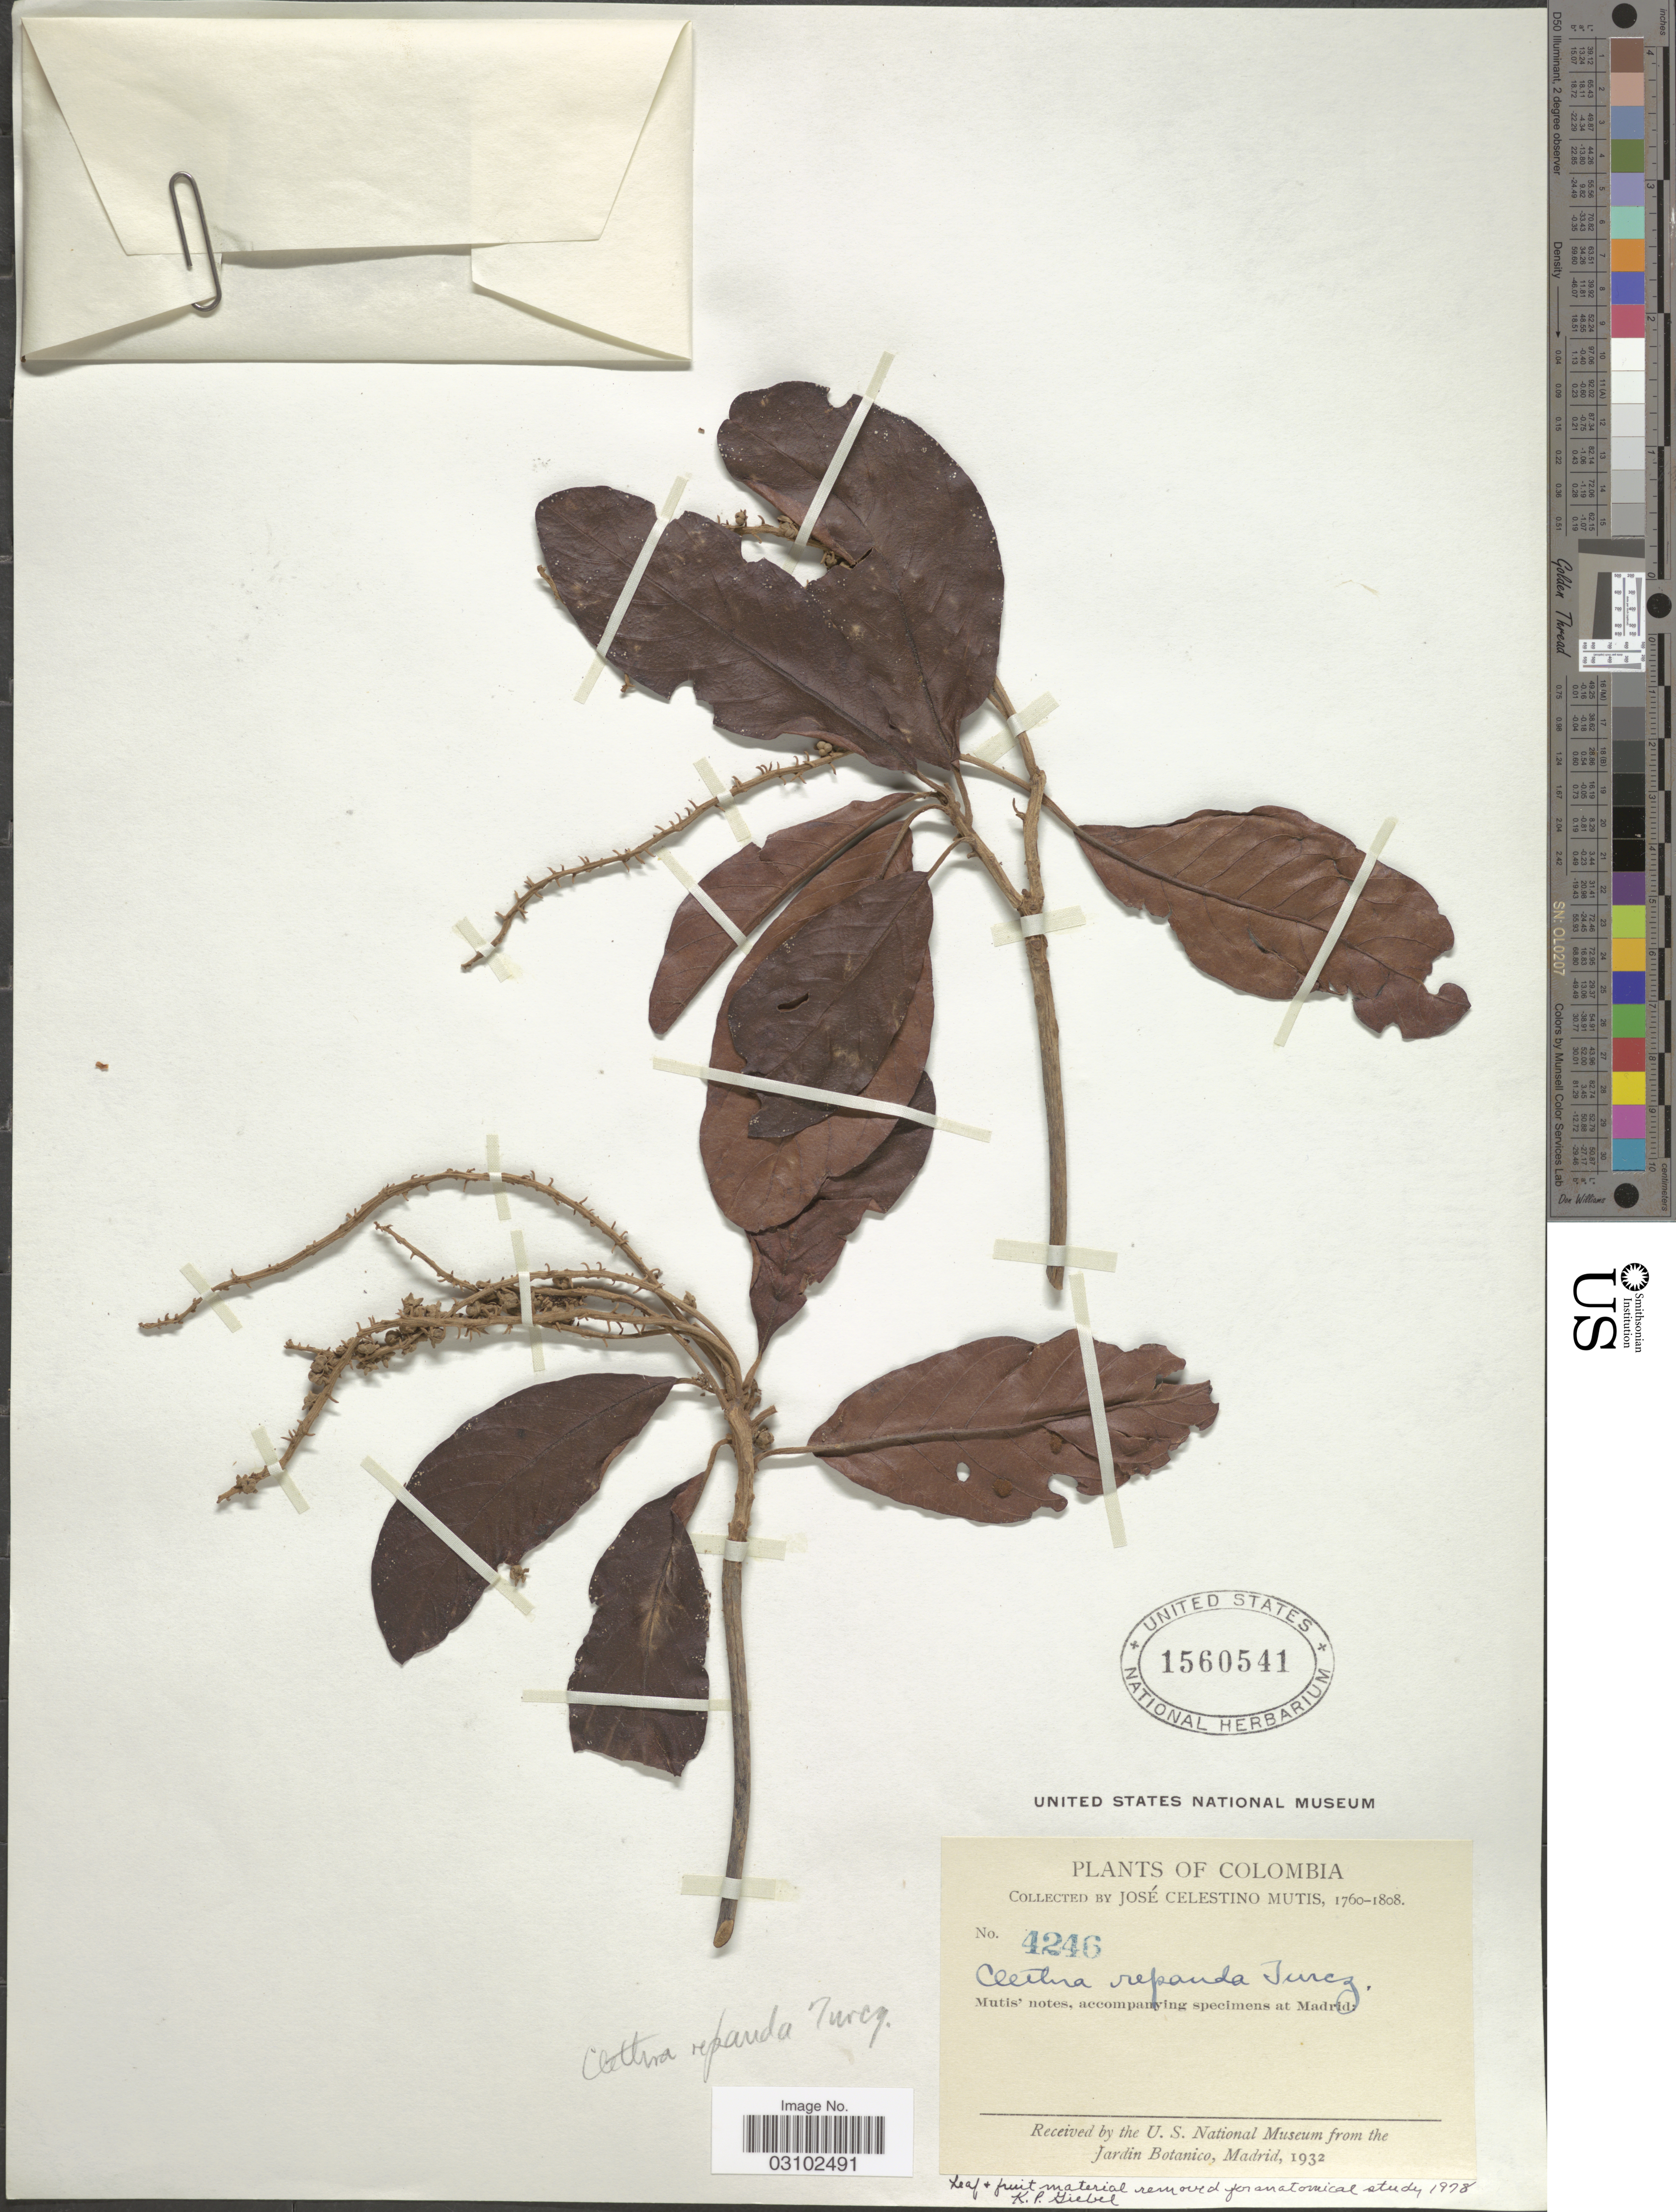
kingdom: Plantae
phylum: Tracheophyta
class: Magnoliopsida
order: Ericales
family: Clethraceae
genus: Clethra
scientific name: Clethra repanda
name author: Turcz.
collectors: J. C. B. Mutis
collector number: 4246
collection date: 1760/1808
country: Colombia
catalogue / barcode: US 1560541